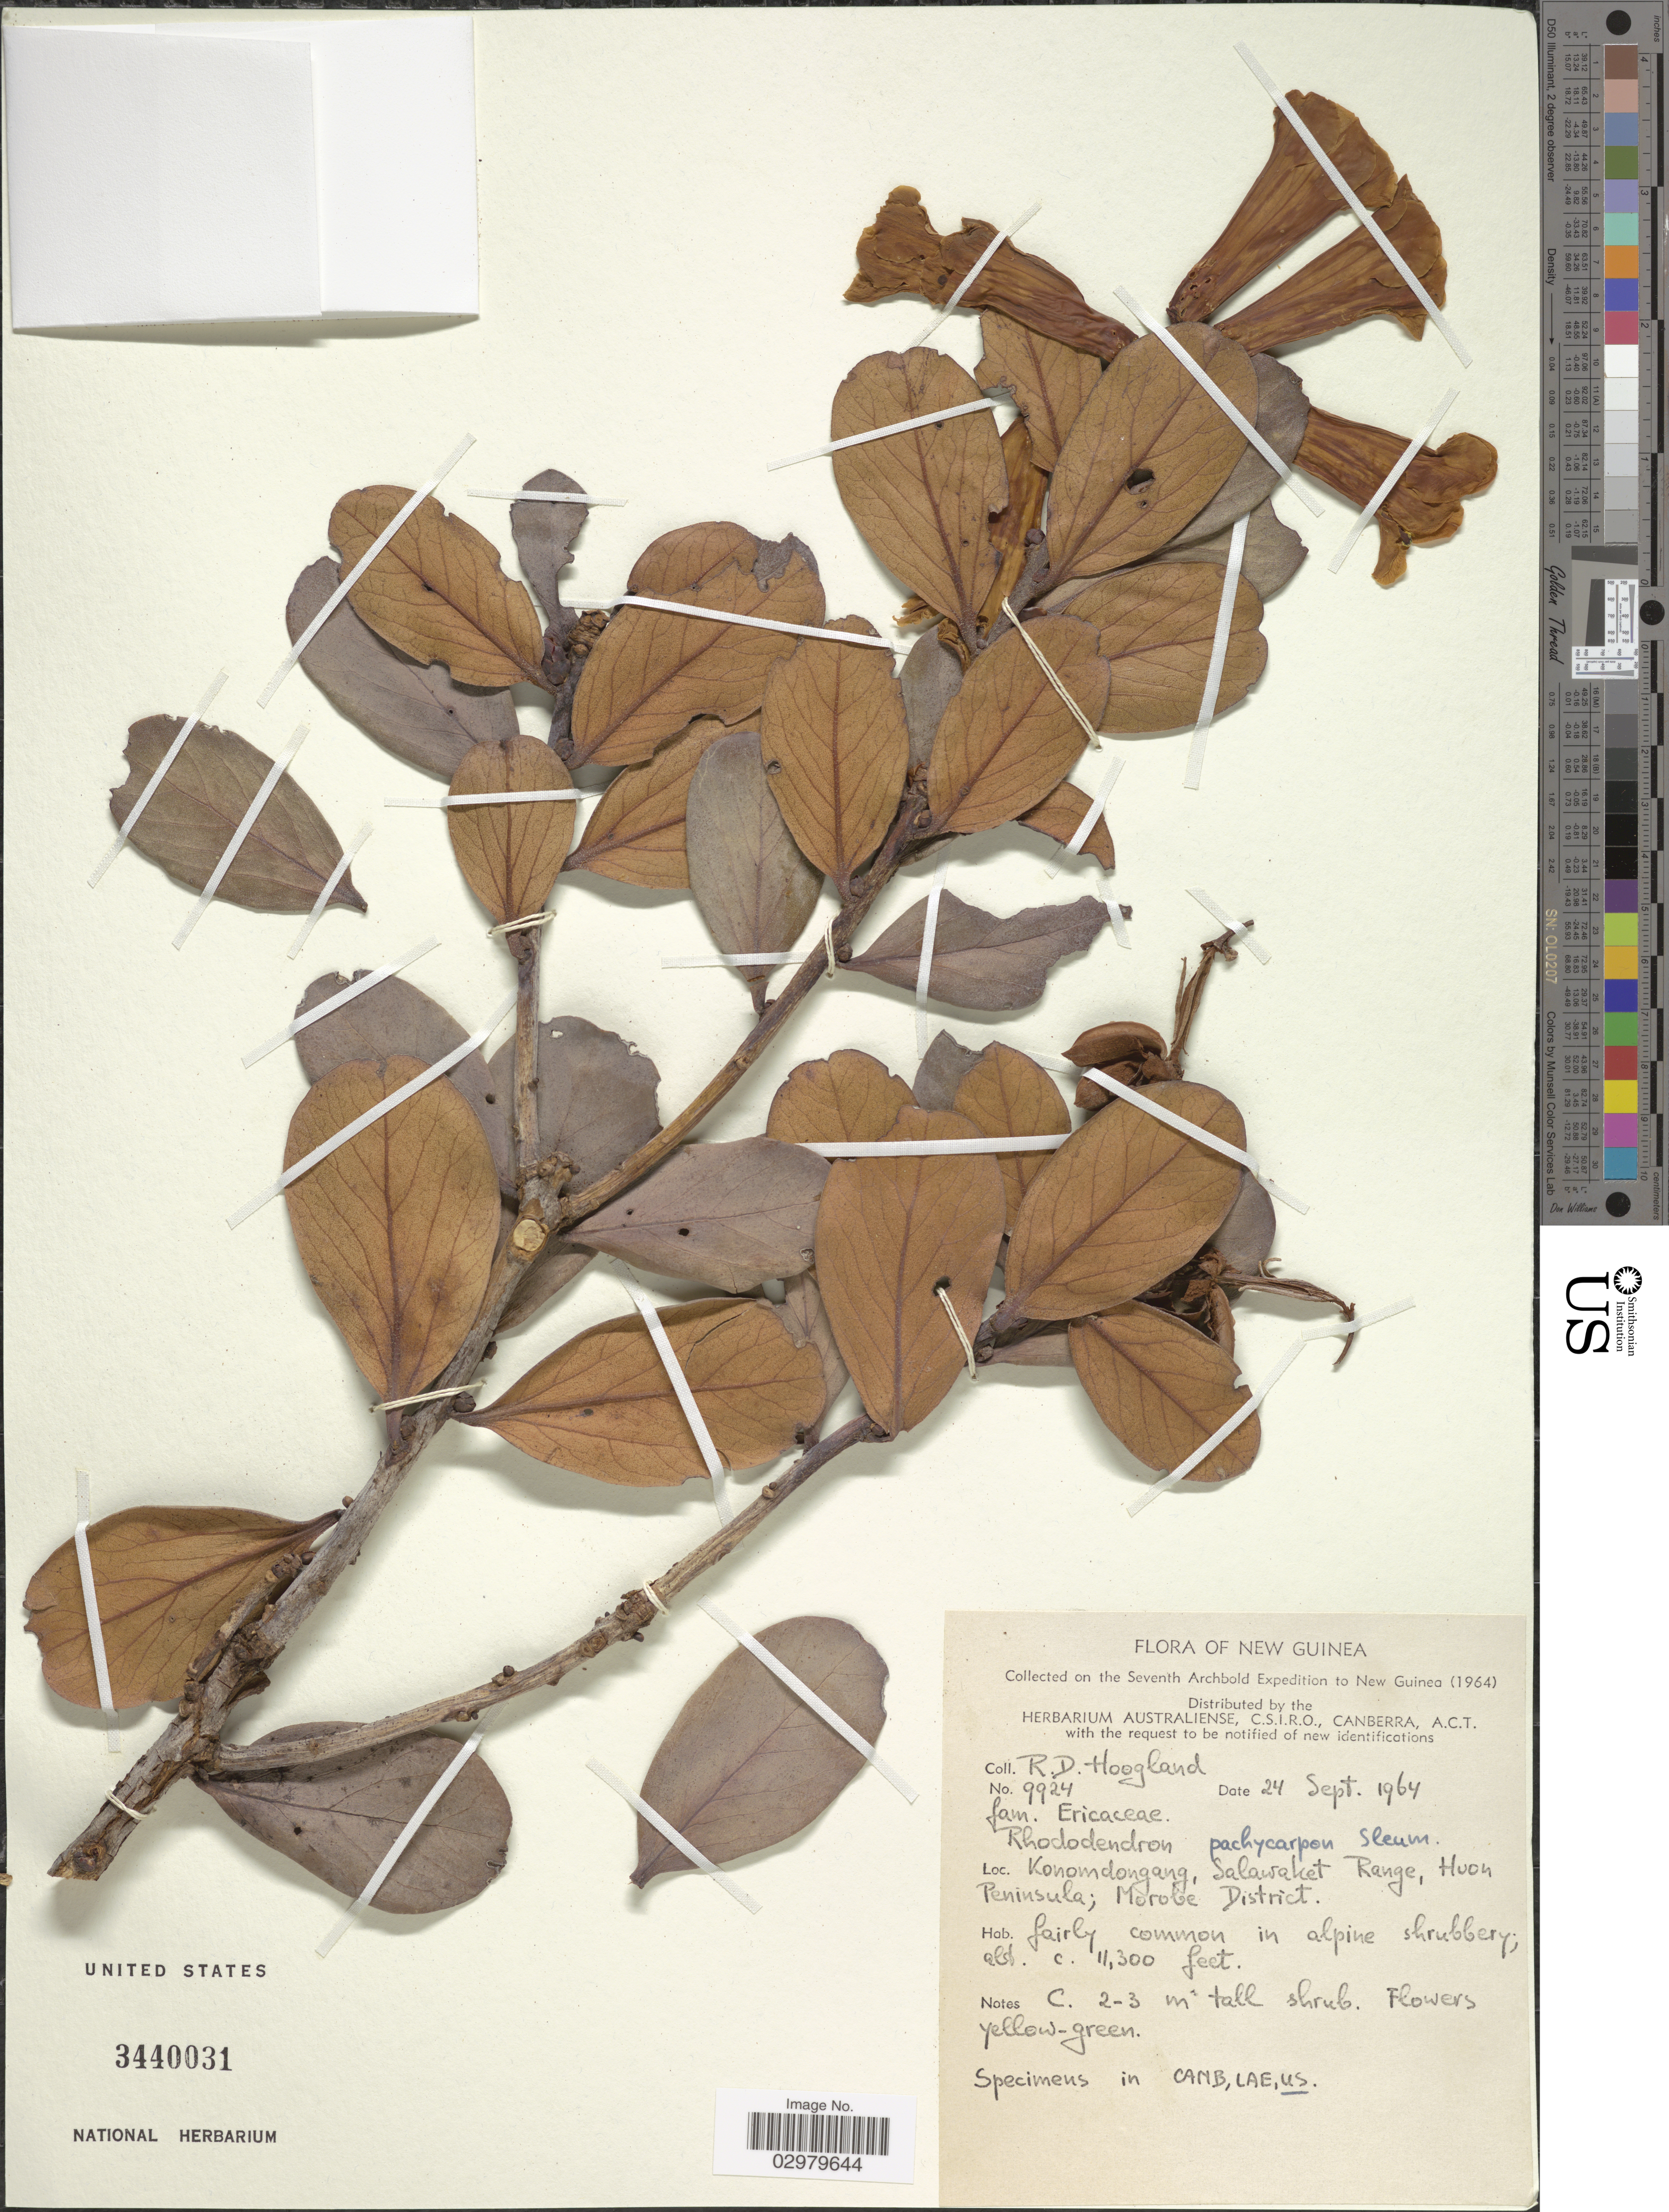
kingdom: Plantae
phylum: Tracheophyta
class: Magnoliopsida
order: Ericales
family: Ericaceae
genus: Rhododendron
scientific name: Rhododendron pachycarpon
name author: Sleumer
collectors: R. D. Hoogland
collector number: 9924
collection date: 1964-09-24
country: Papua New Guinea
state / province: Morobe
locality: New Guinea. Konomdongang, Salawaket Range, Huon Peninsula; Morobe District.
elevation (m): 3444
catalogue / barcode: US 3440031